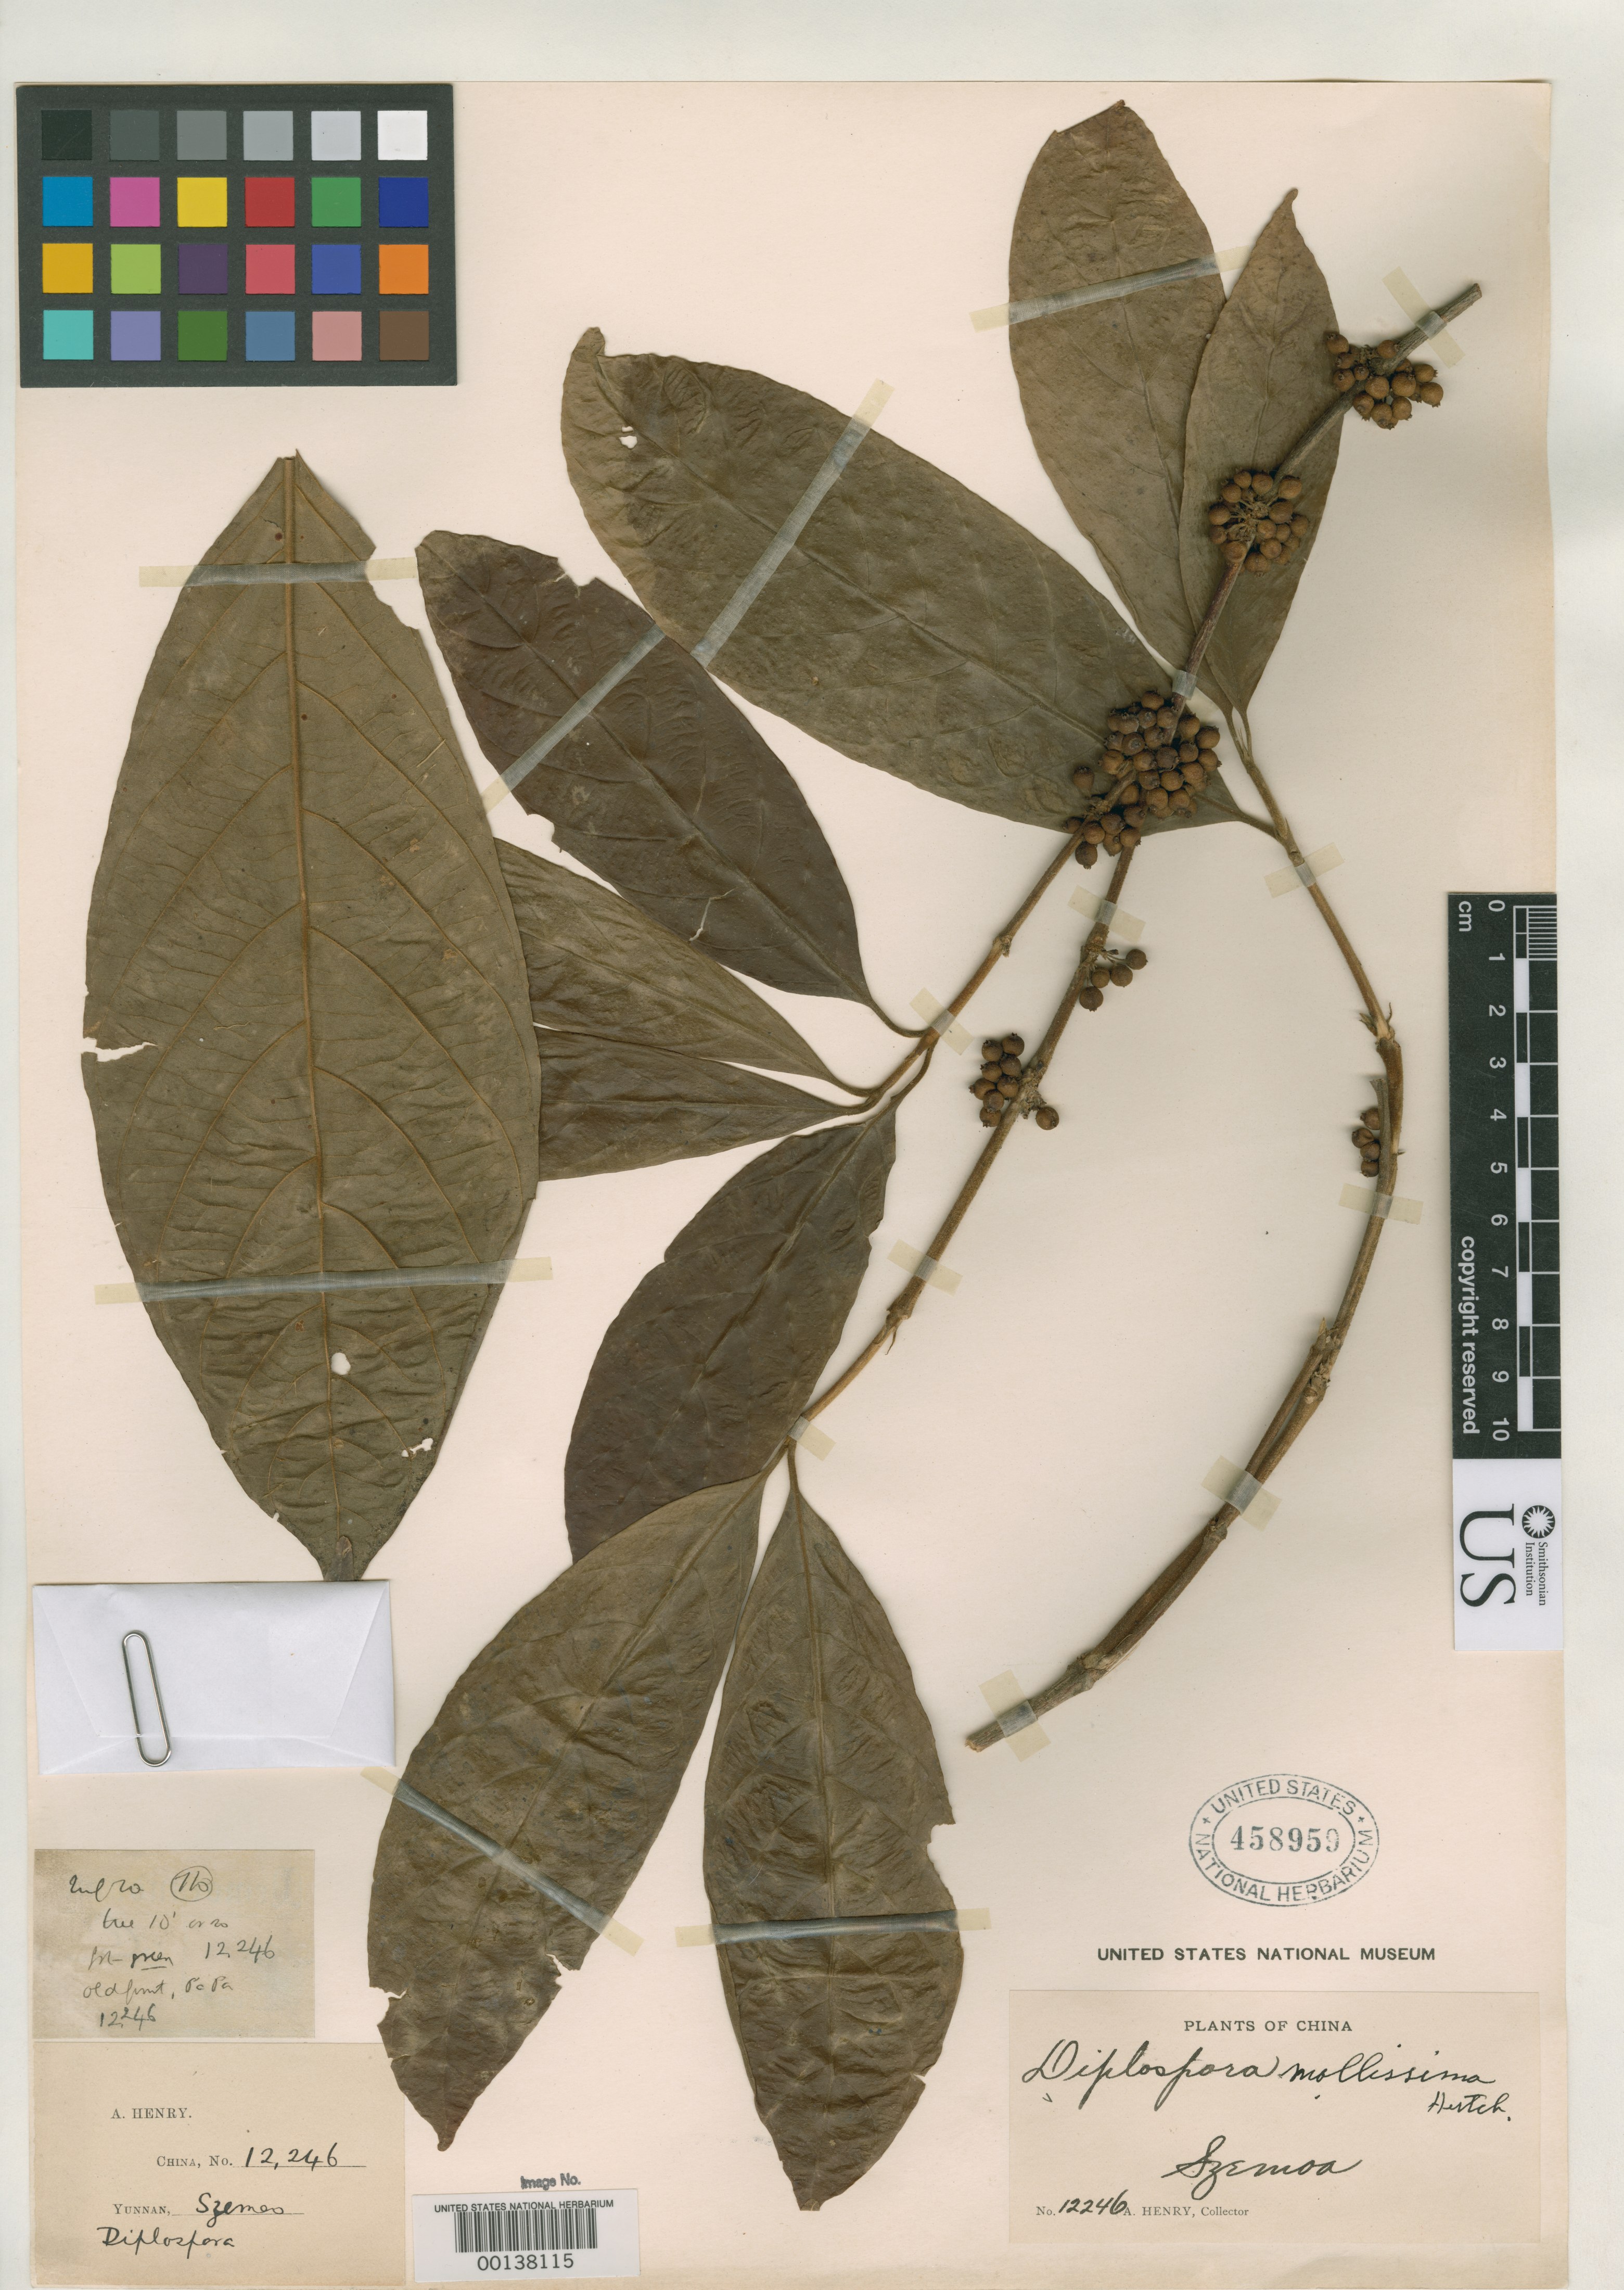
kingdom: Plantae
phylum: Tracheophyta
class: Magnoliopsida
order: Gentianales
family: Rubiaceae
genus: Diplospora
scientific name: Diplospora mollissima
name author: Hutch. in Sarg.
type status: Isosyntype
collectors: A. Henry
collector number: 12246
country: China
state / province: Yunnan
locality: Szemao.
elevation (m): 1460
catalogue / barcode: US 458959